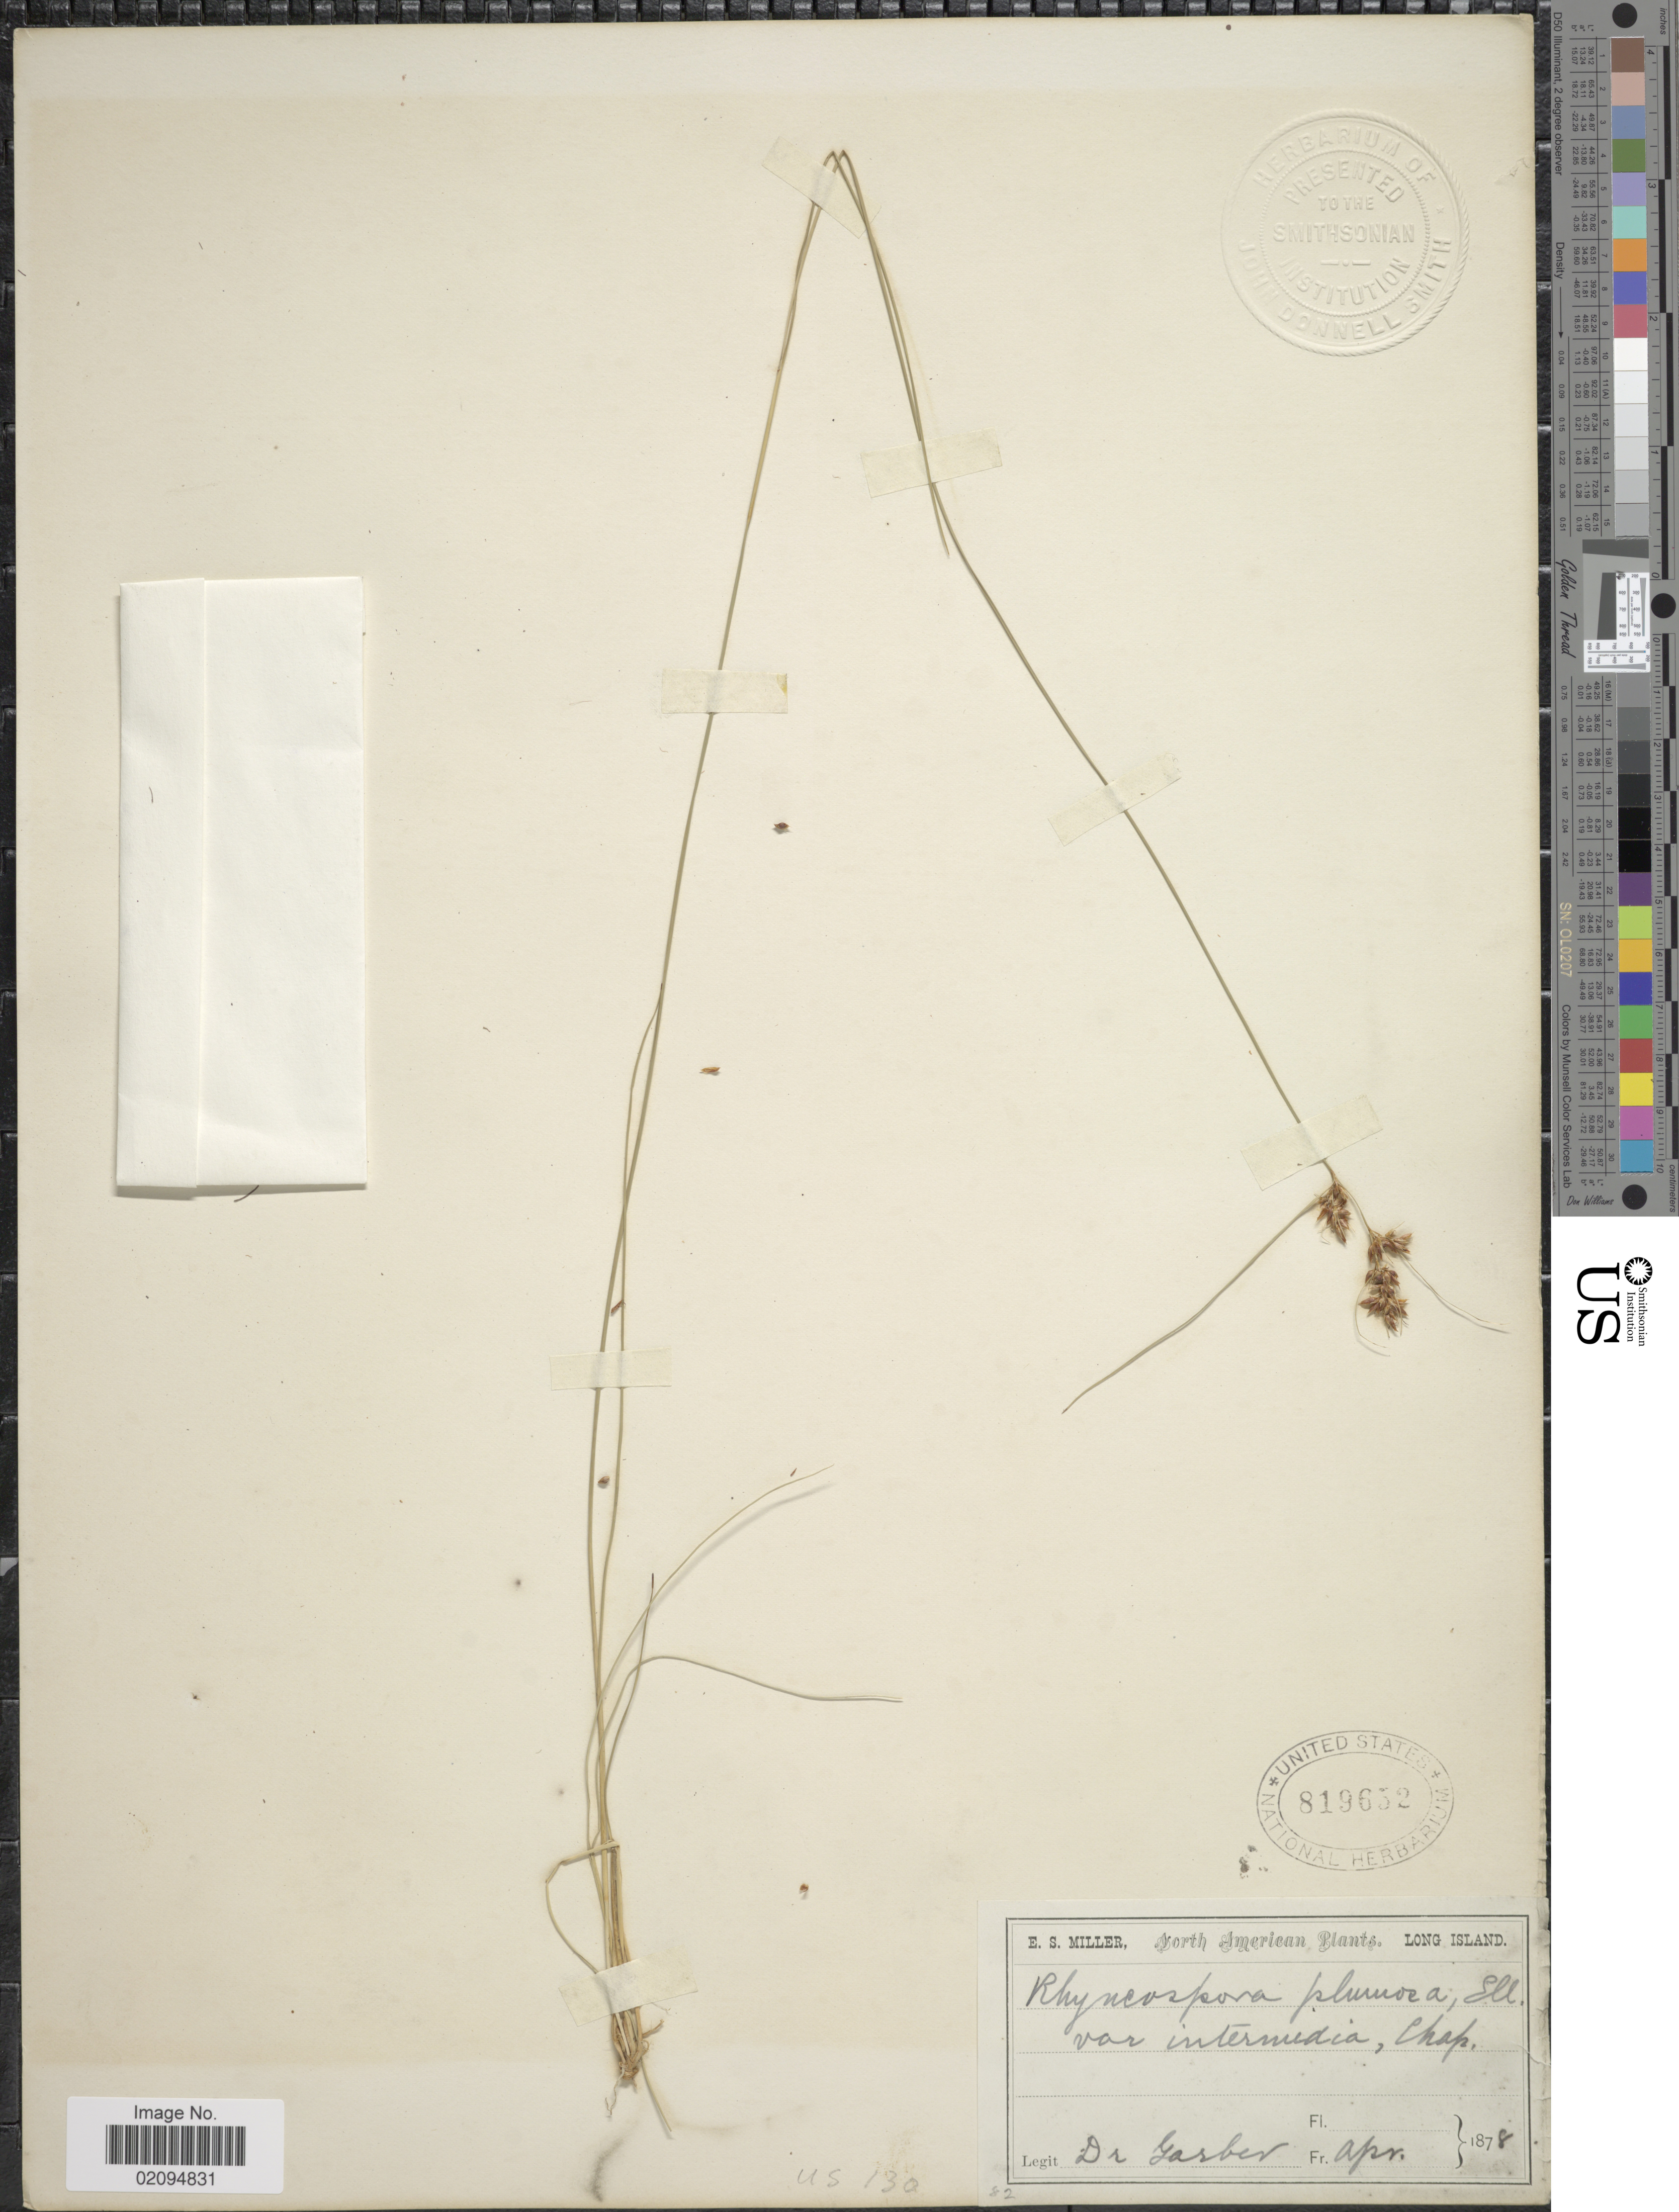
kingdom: Plantae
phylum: Tracheophyta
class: Liliopsida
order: Poales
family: Cyperaceae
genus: Rhynchospora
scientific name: Rhynchospora plumosa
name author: Elliott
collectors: -- Garber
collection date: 1878-04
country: United States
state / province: New York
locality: Long Island.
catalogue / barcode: US 819632